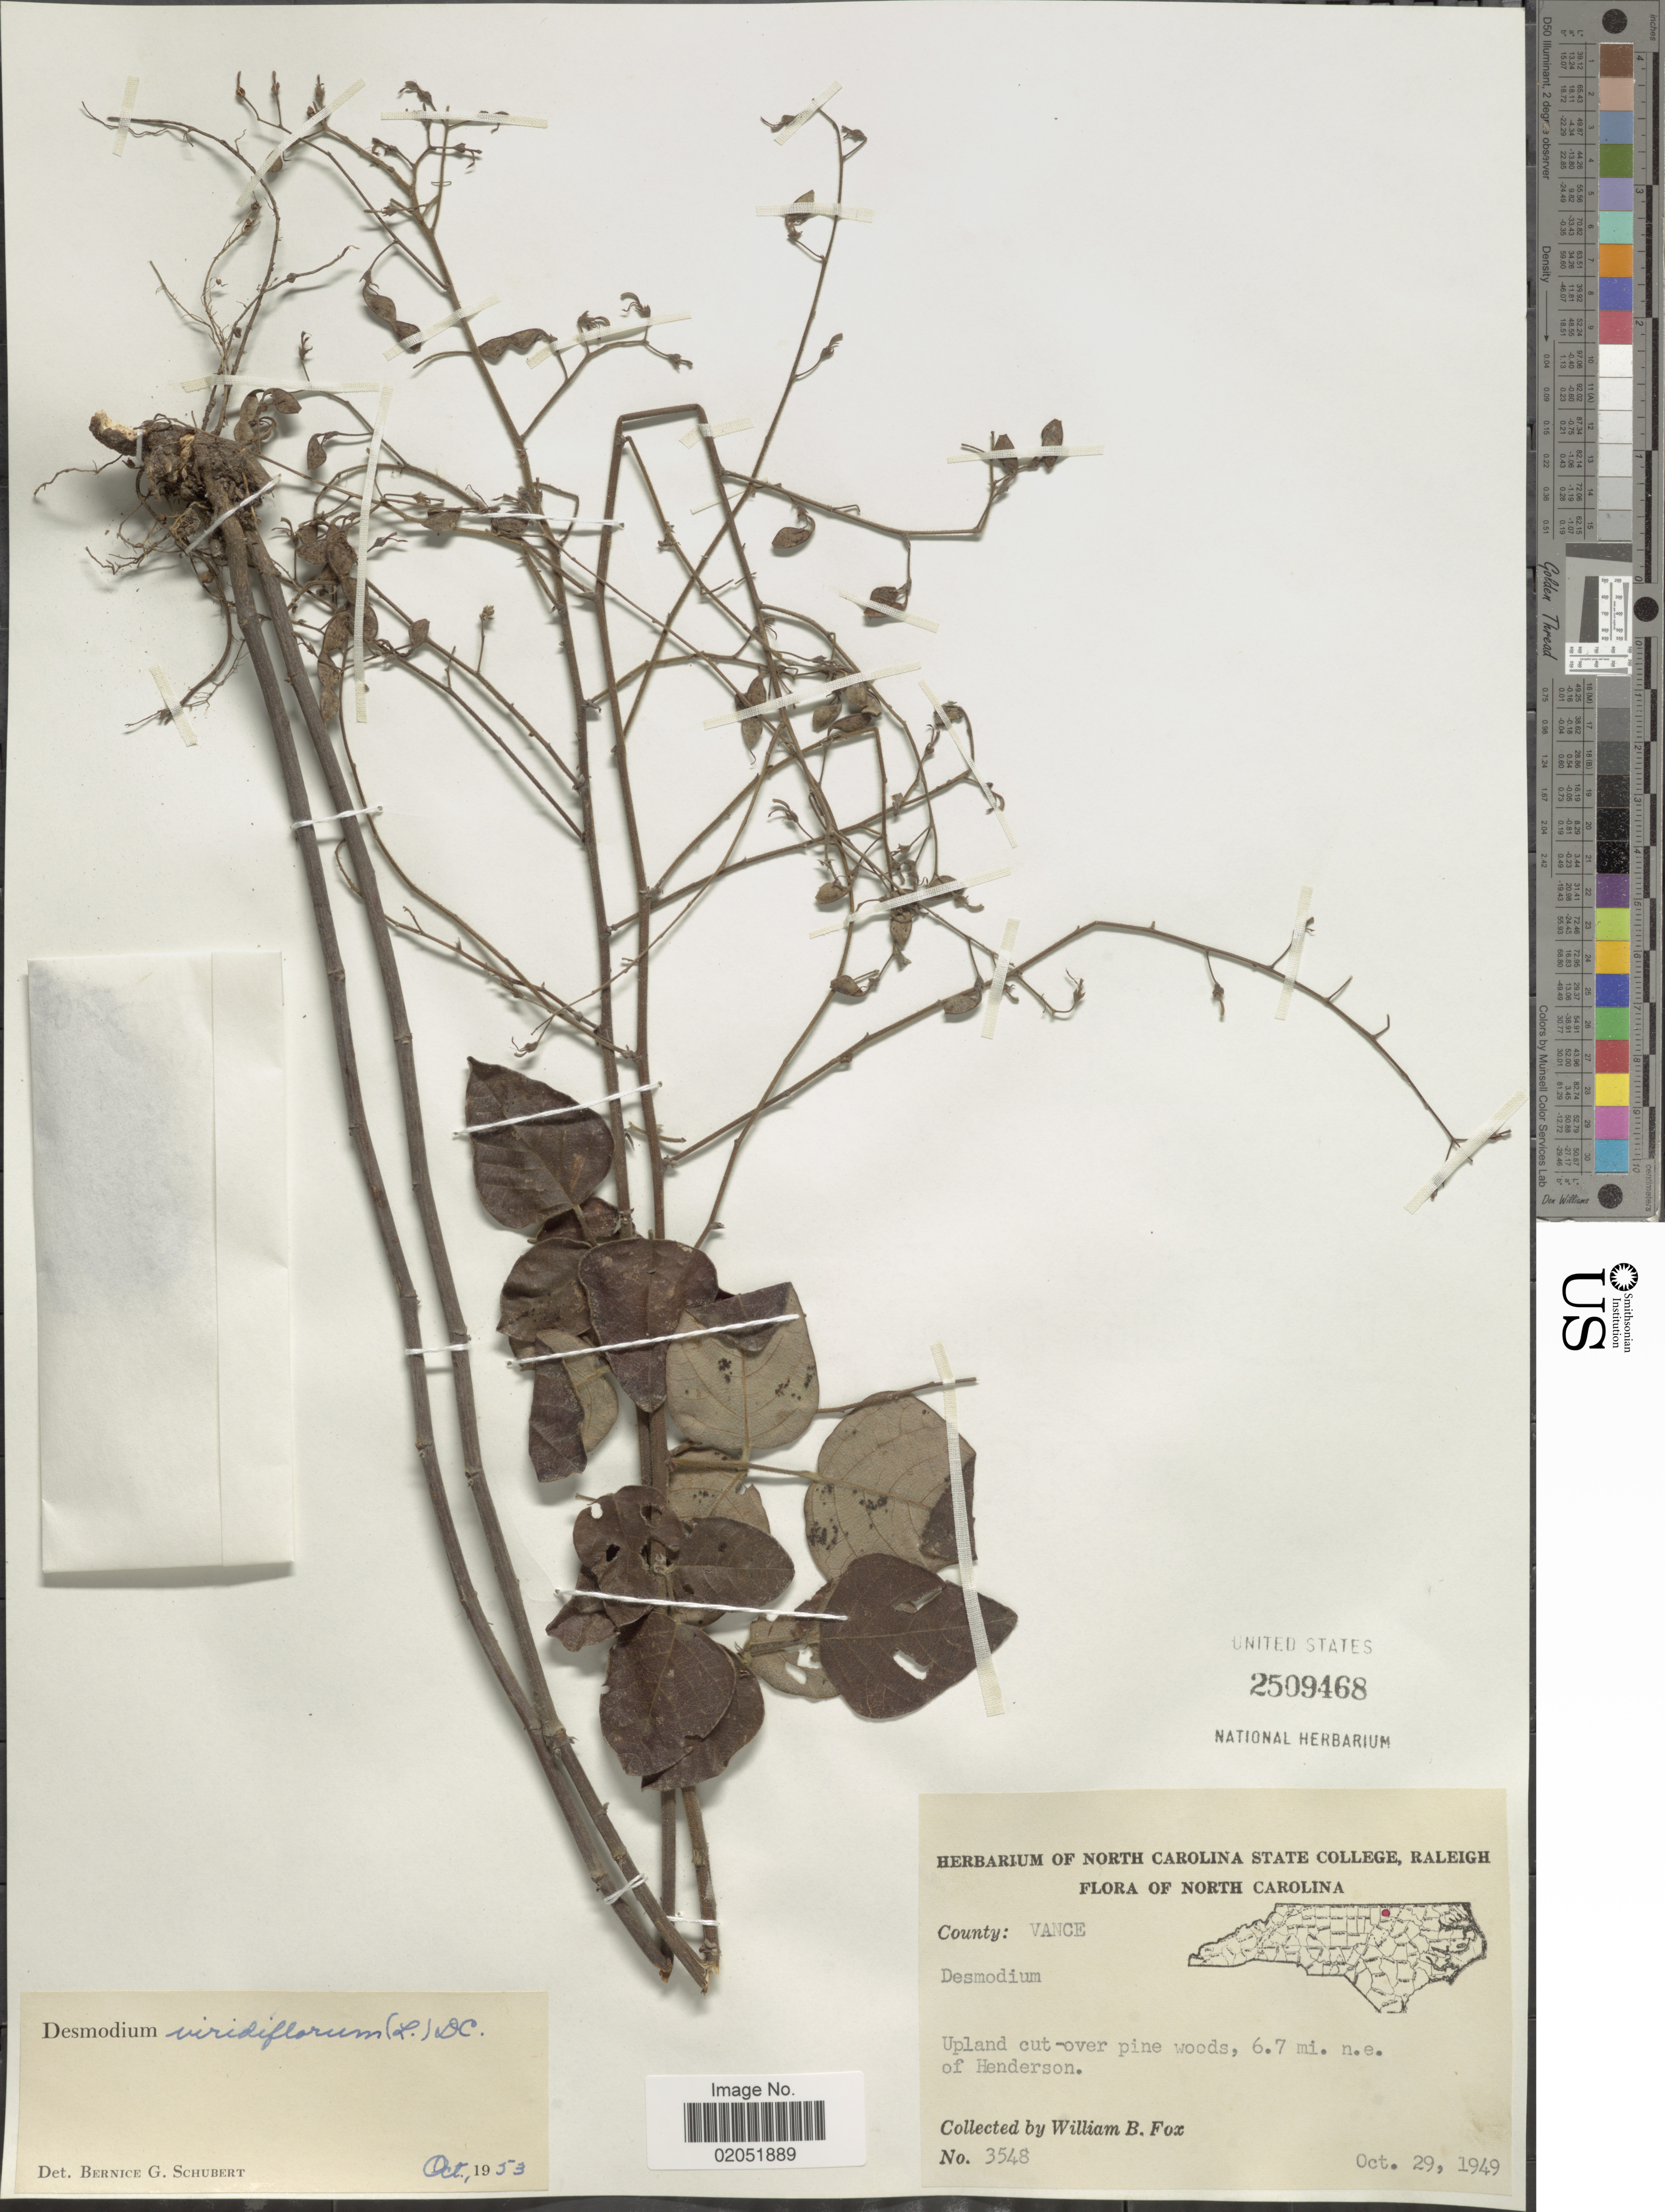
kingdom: Plantae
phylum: Tracheophyta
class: Magnoliopsida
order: Fabales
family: Fabaceae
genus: Desmodium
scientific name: Desmodium viridiflorum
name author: (L.) DC.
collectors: W. B. Fox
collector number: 3548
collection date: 1949-10-29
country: United States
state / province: North Carolina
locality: North Carolina, Upland cut-over pine woods, 6.7 mi, n.e of Henderson.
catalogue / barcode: US 2509468